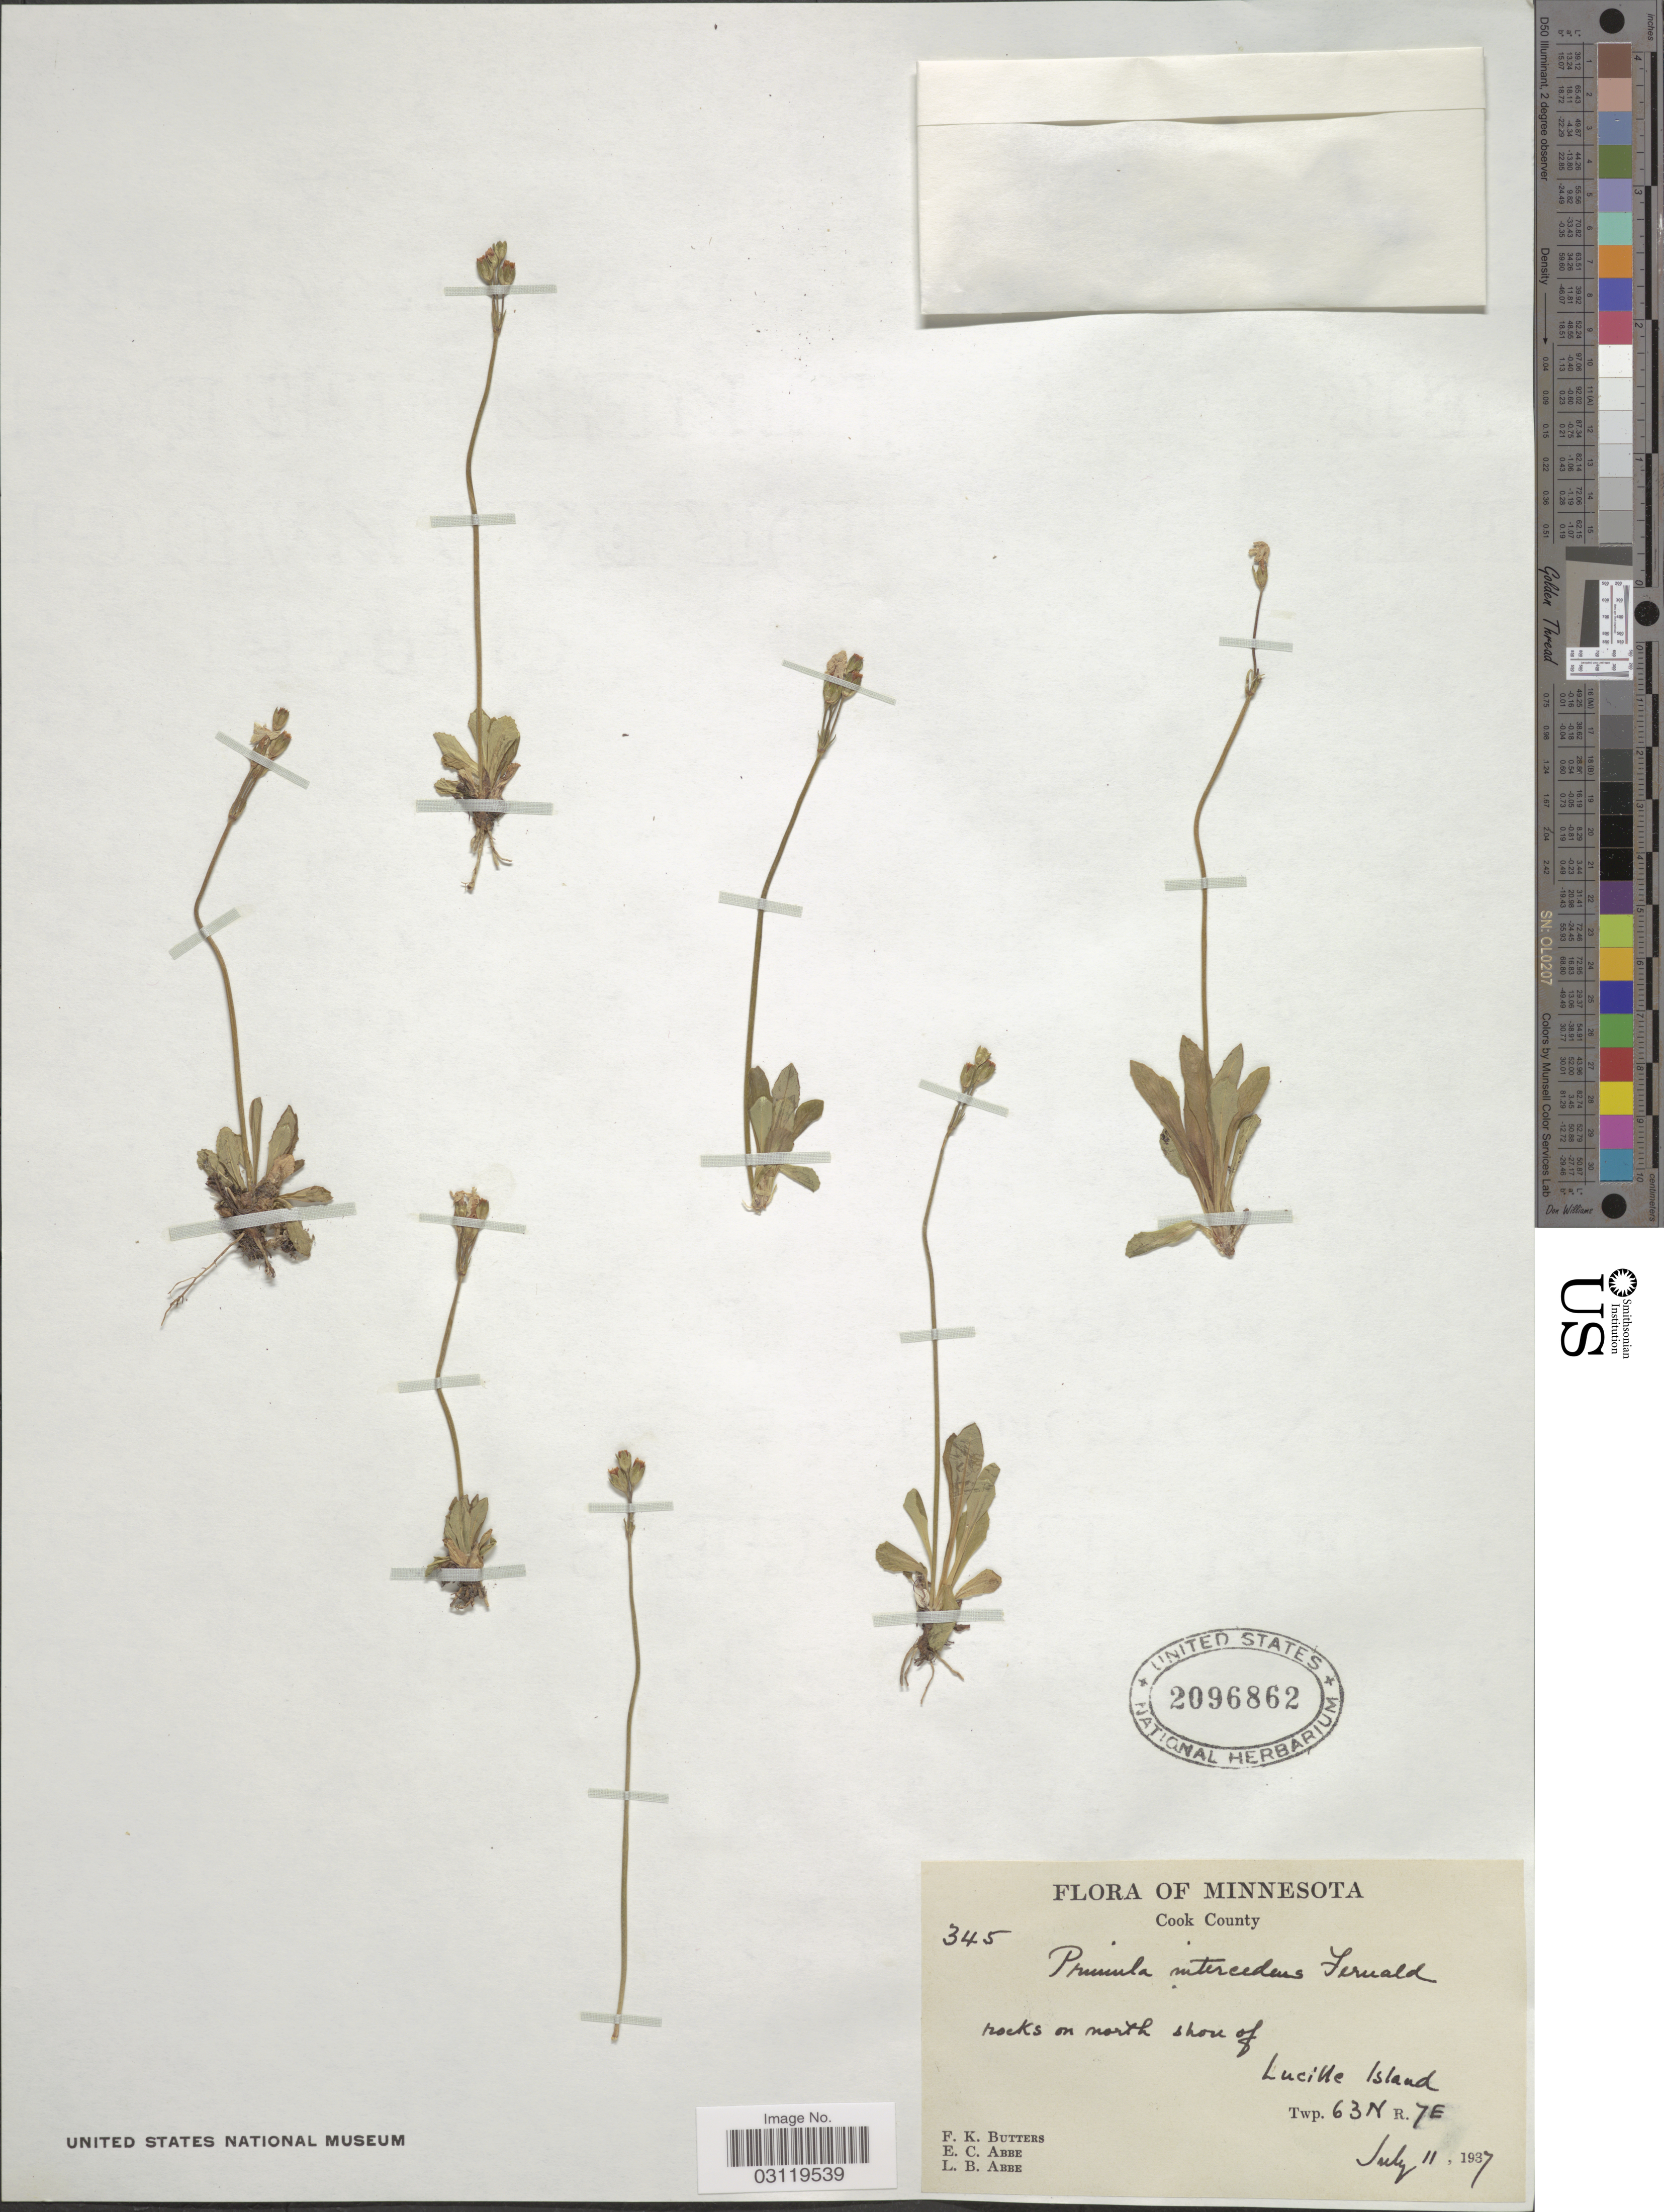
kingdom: Plantae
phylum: Tracheophyta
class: Magnoliopsida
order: Ericales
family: Primulaceae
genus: Primula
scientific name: Primula intercedens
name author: Fernald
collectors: F. K. Butters, E. C. Abbe & L. B. Abbe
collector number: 345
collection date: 1937-07-11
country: United States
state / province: Minnesota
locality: Cook County, rocks on north shore of Lucille Island, Twp.63N R7E.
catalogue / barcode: US 2096862